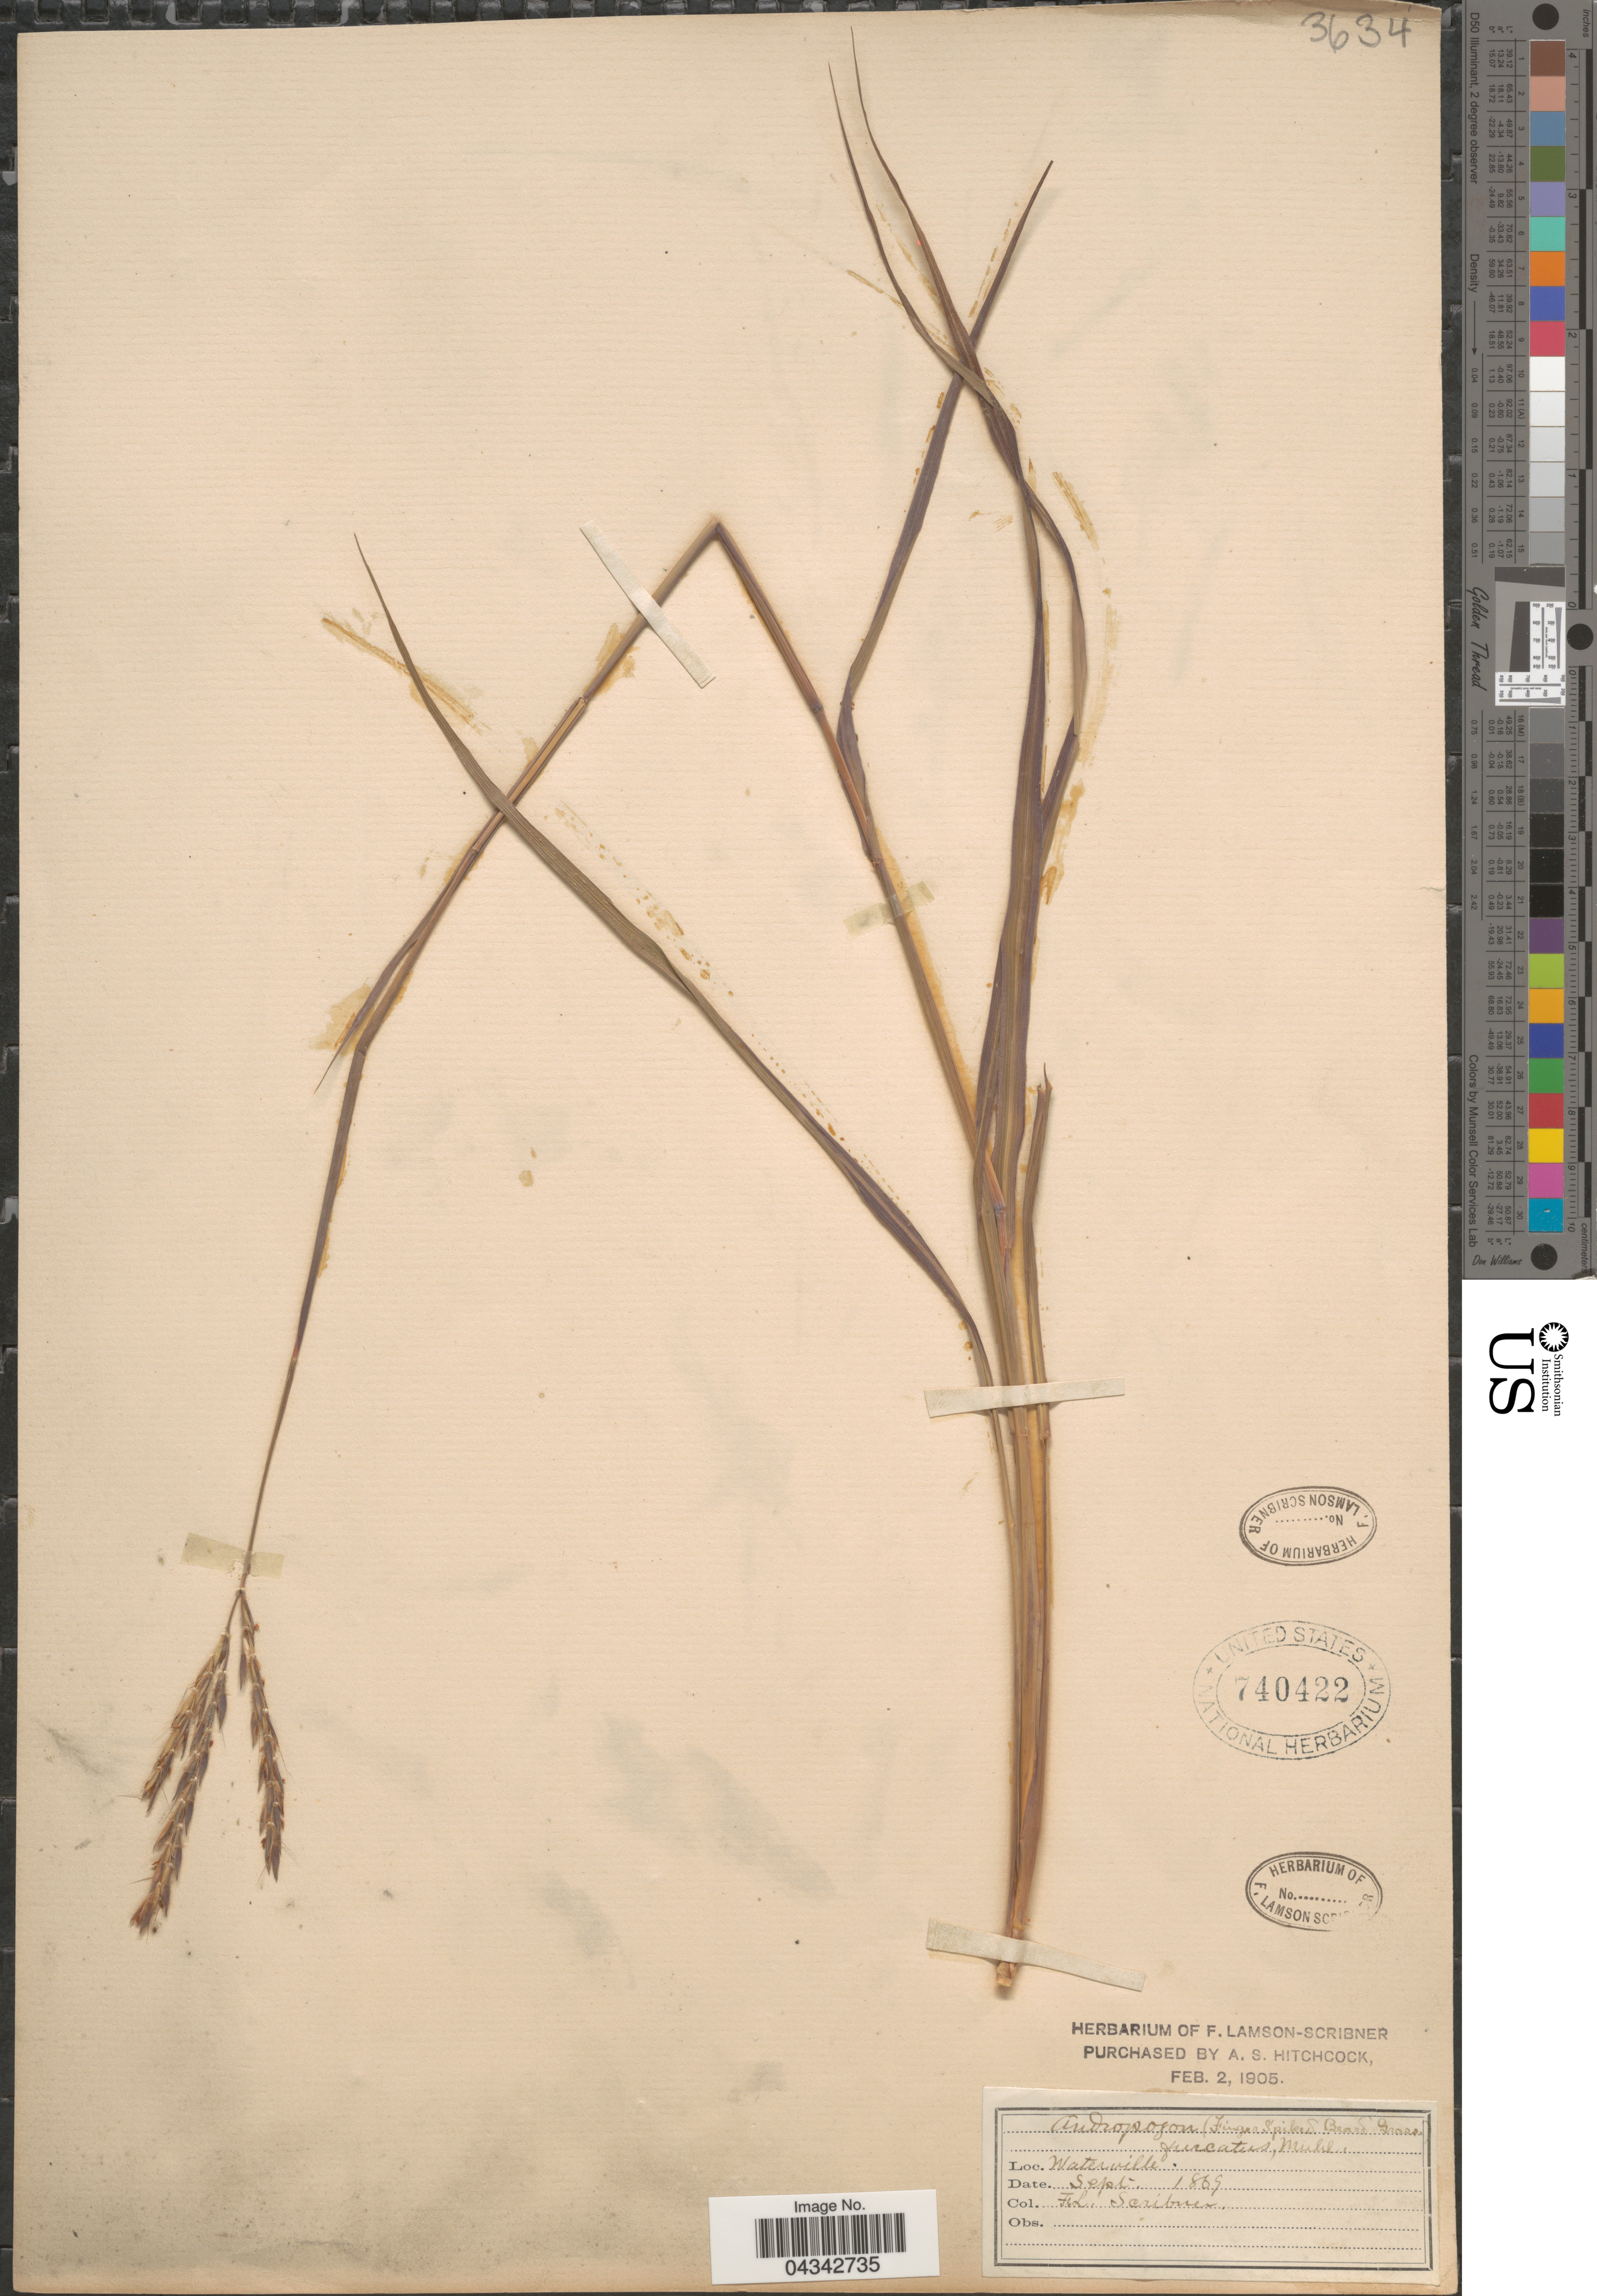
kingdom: Plantae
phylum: Tracheophyta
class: Liliopsida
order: Poales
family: Poaceae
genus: Andropogon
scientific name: Andropogon gerardii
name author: Vitman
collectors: F. Lamson-Scribner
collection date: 1869-09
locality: Waterville.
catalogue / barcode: US 740422